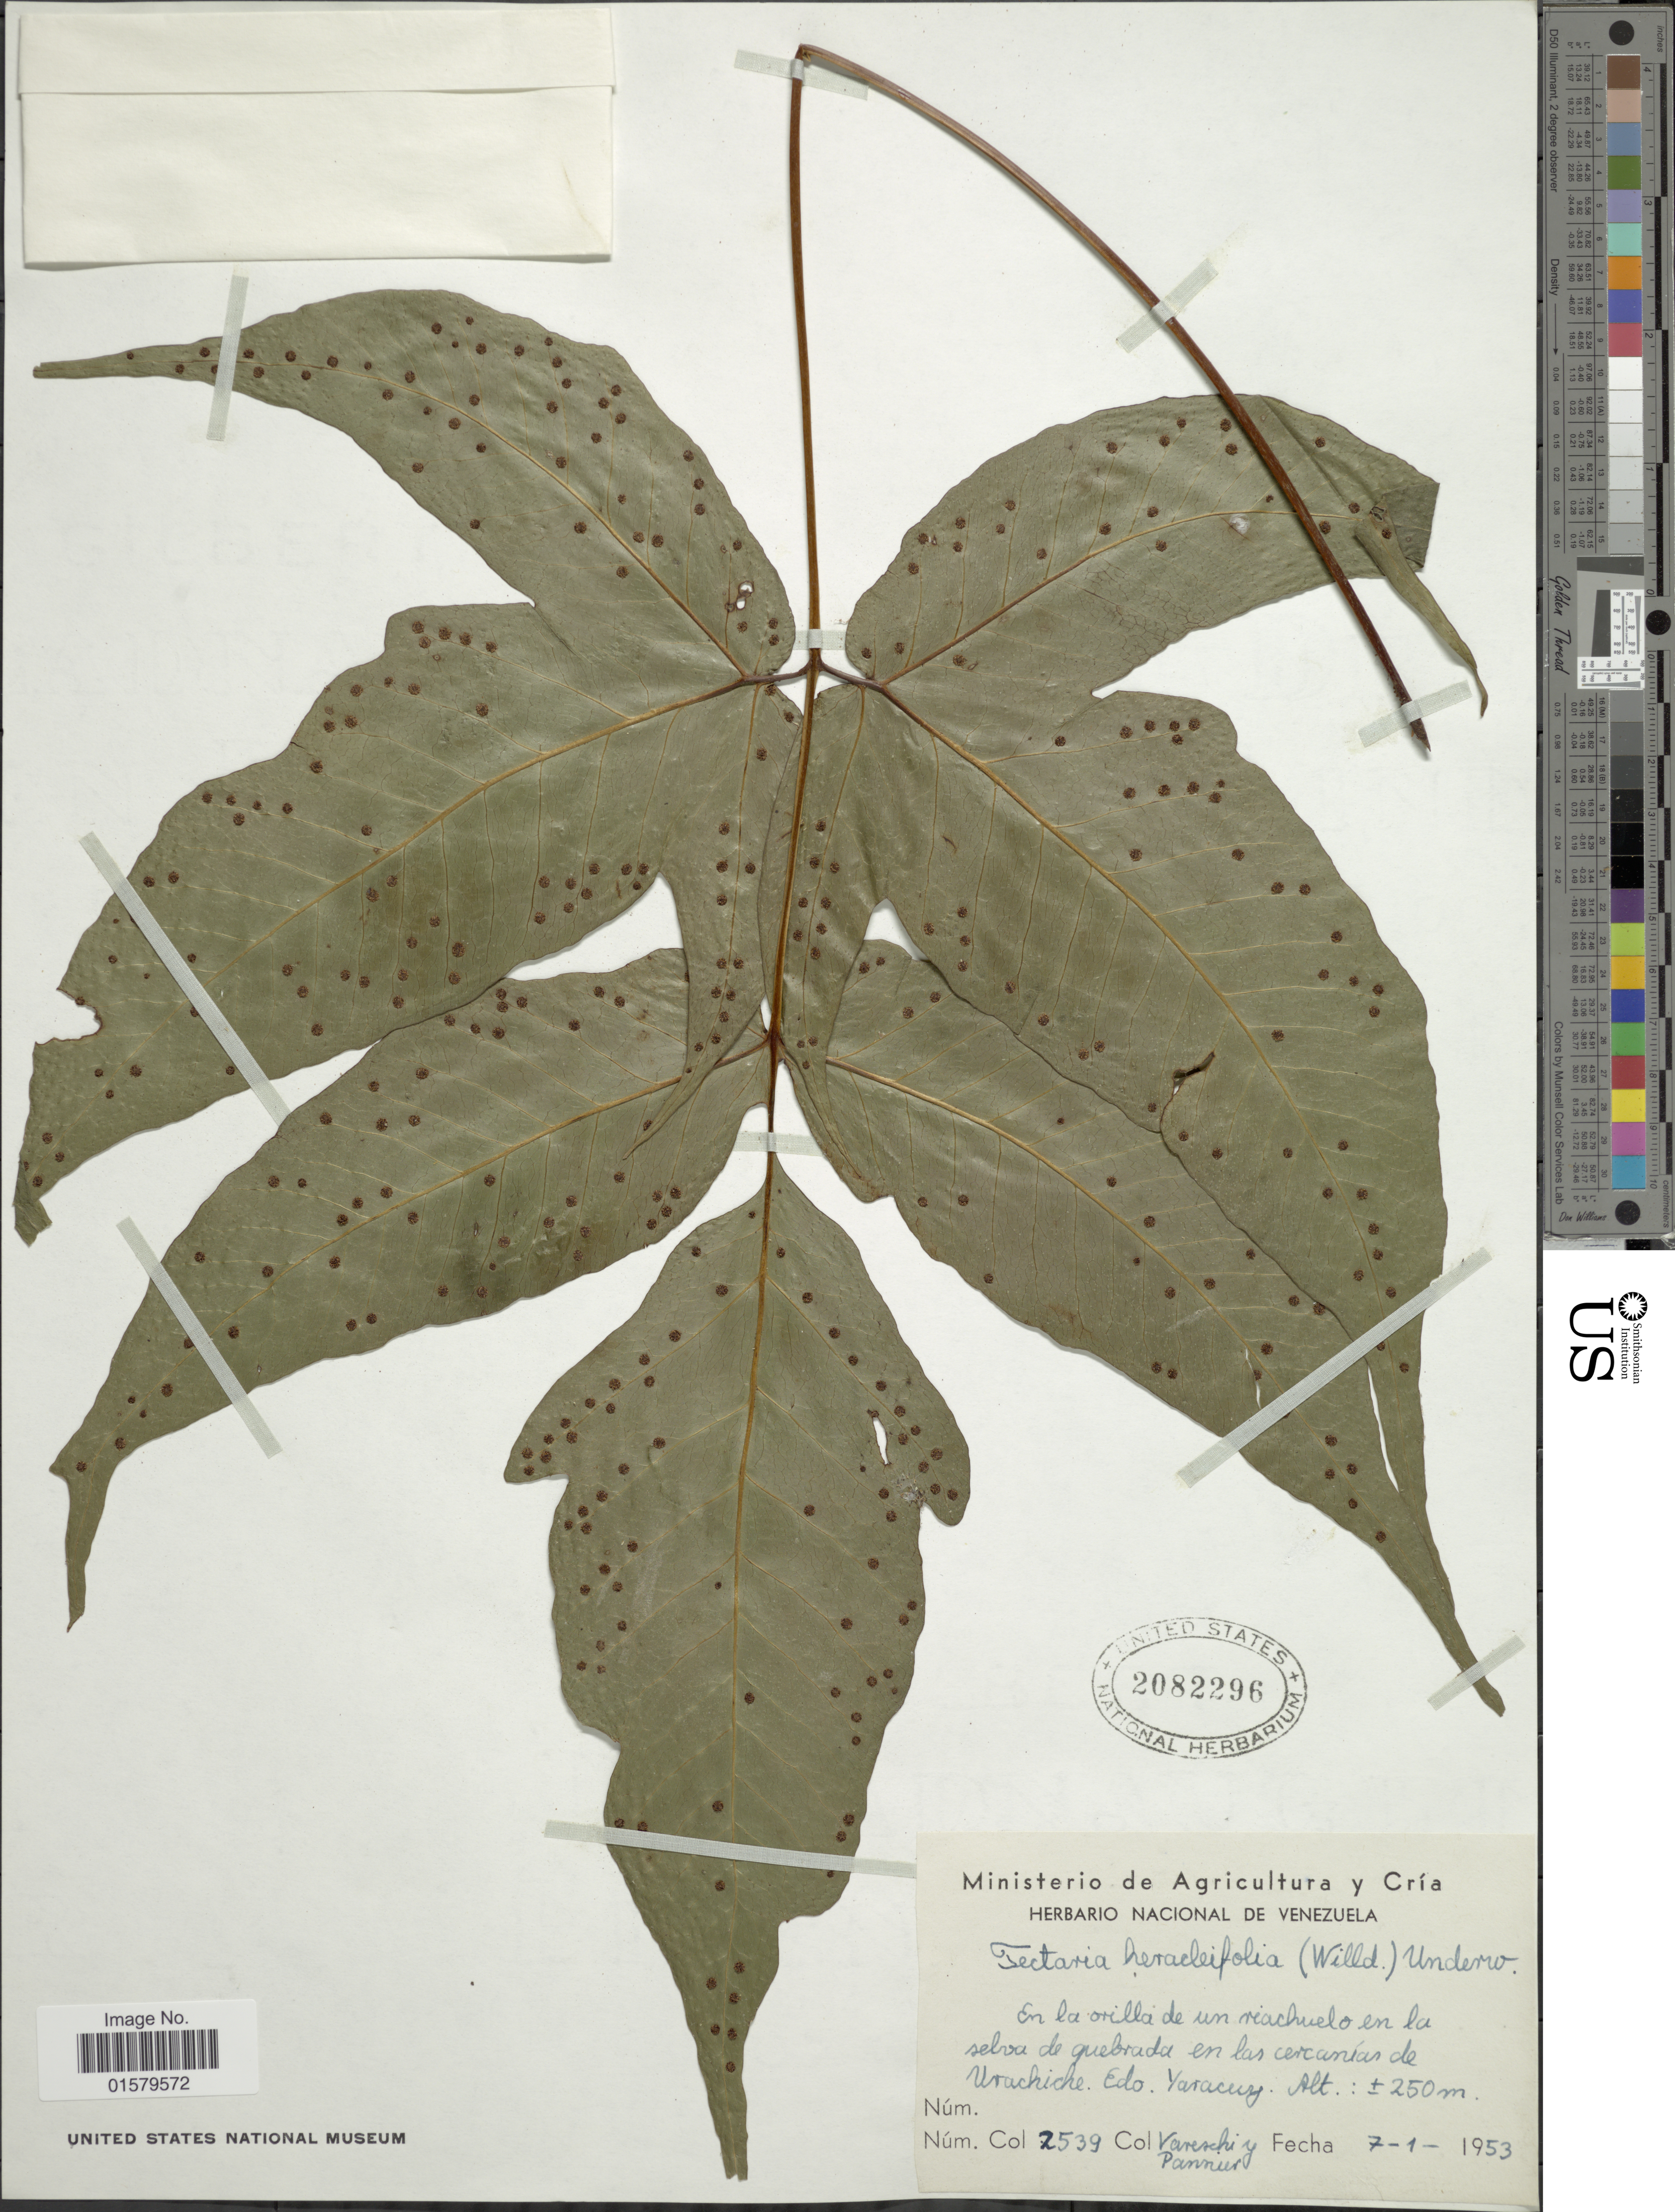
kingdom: Plantae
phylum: Tracheophyta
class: Polypodiopsida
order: Polypodiales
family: Tectariaceae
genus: Tectaria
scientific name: Tectaria heracleifolia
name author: (Willd.) Underw.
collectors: -. Vareschi & Pannier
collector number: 2539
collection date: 1953-01-07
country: Venezuela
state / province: Yaracuy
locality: En la orilla de un riachuelo en la selva de quebrada en las cercanias de Urachiche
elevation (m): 250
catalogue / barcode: US 2082296